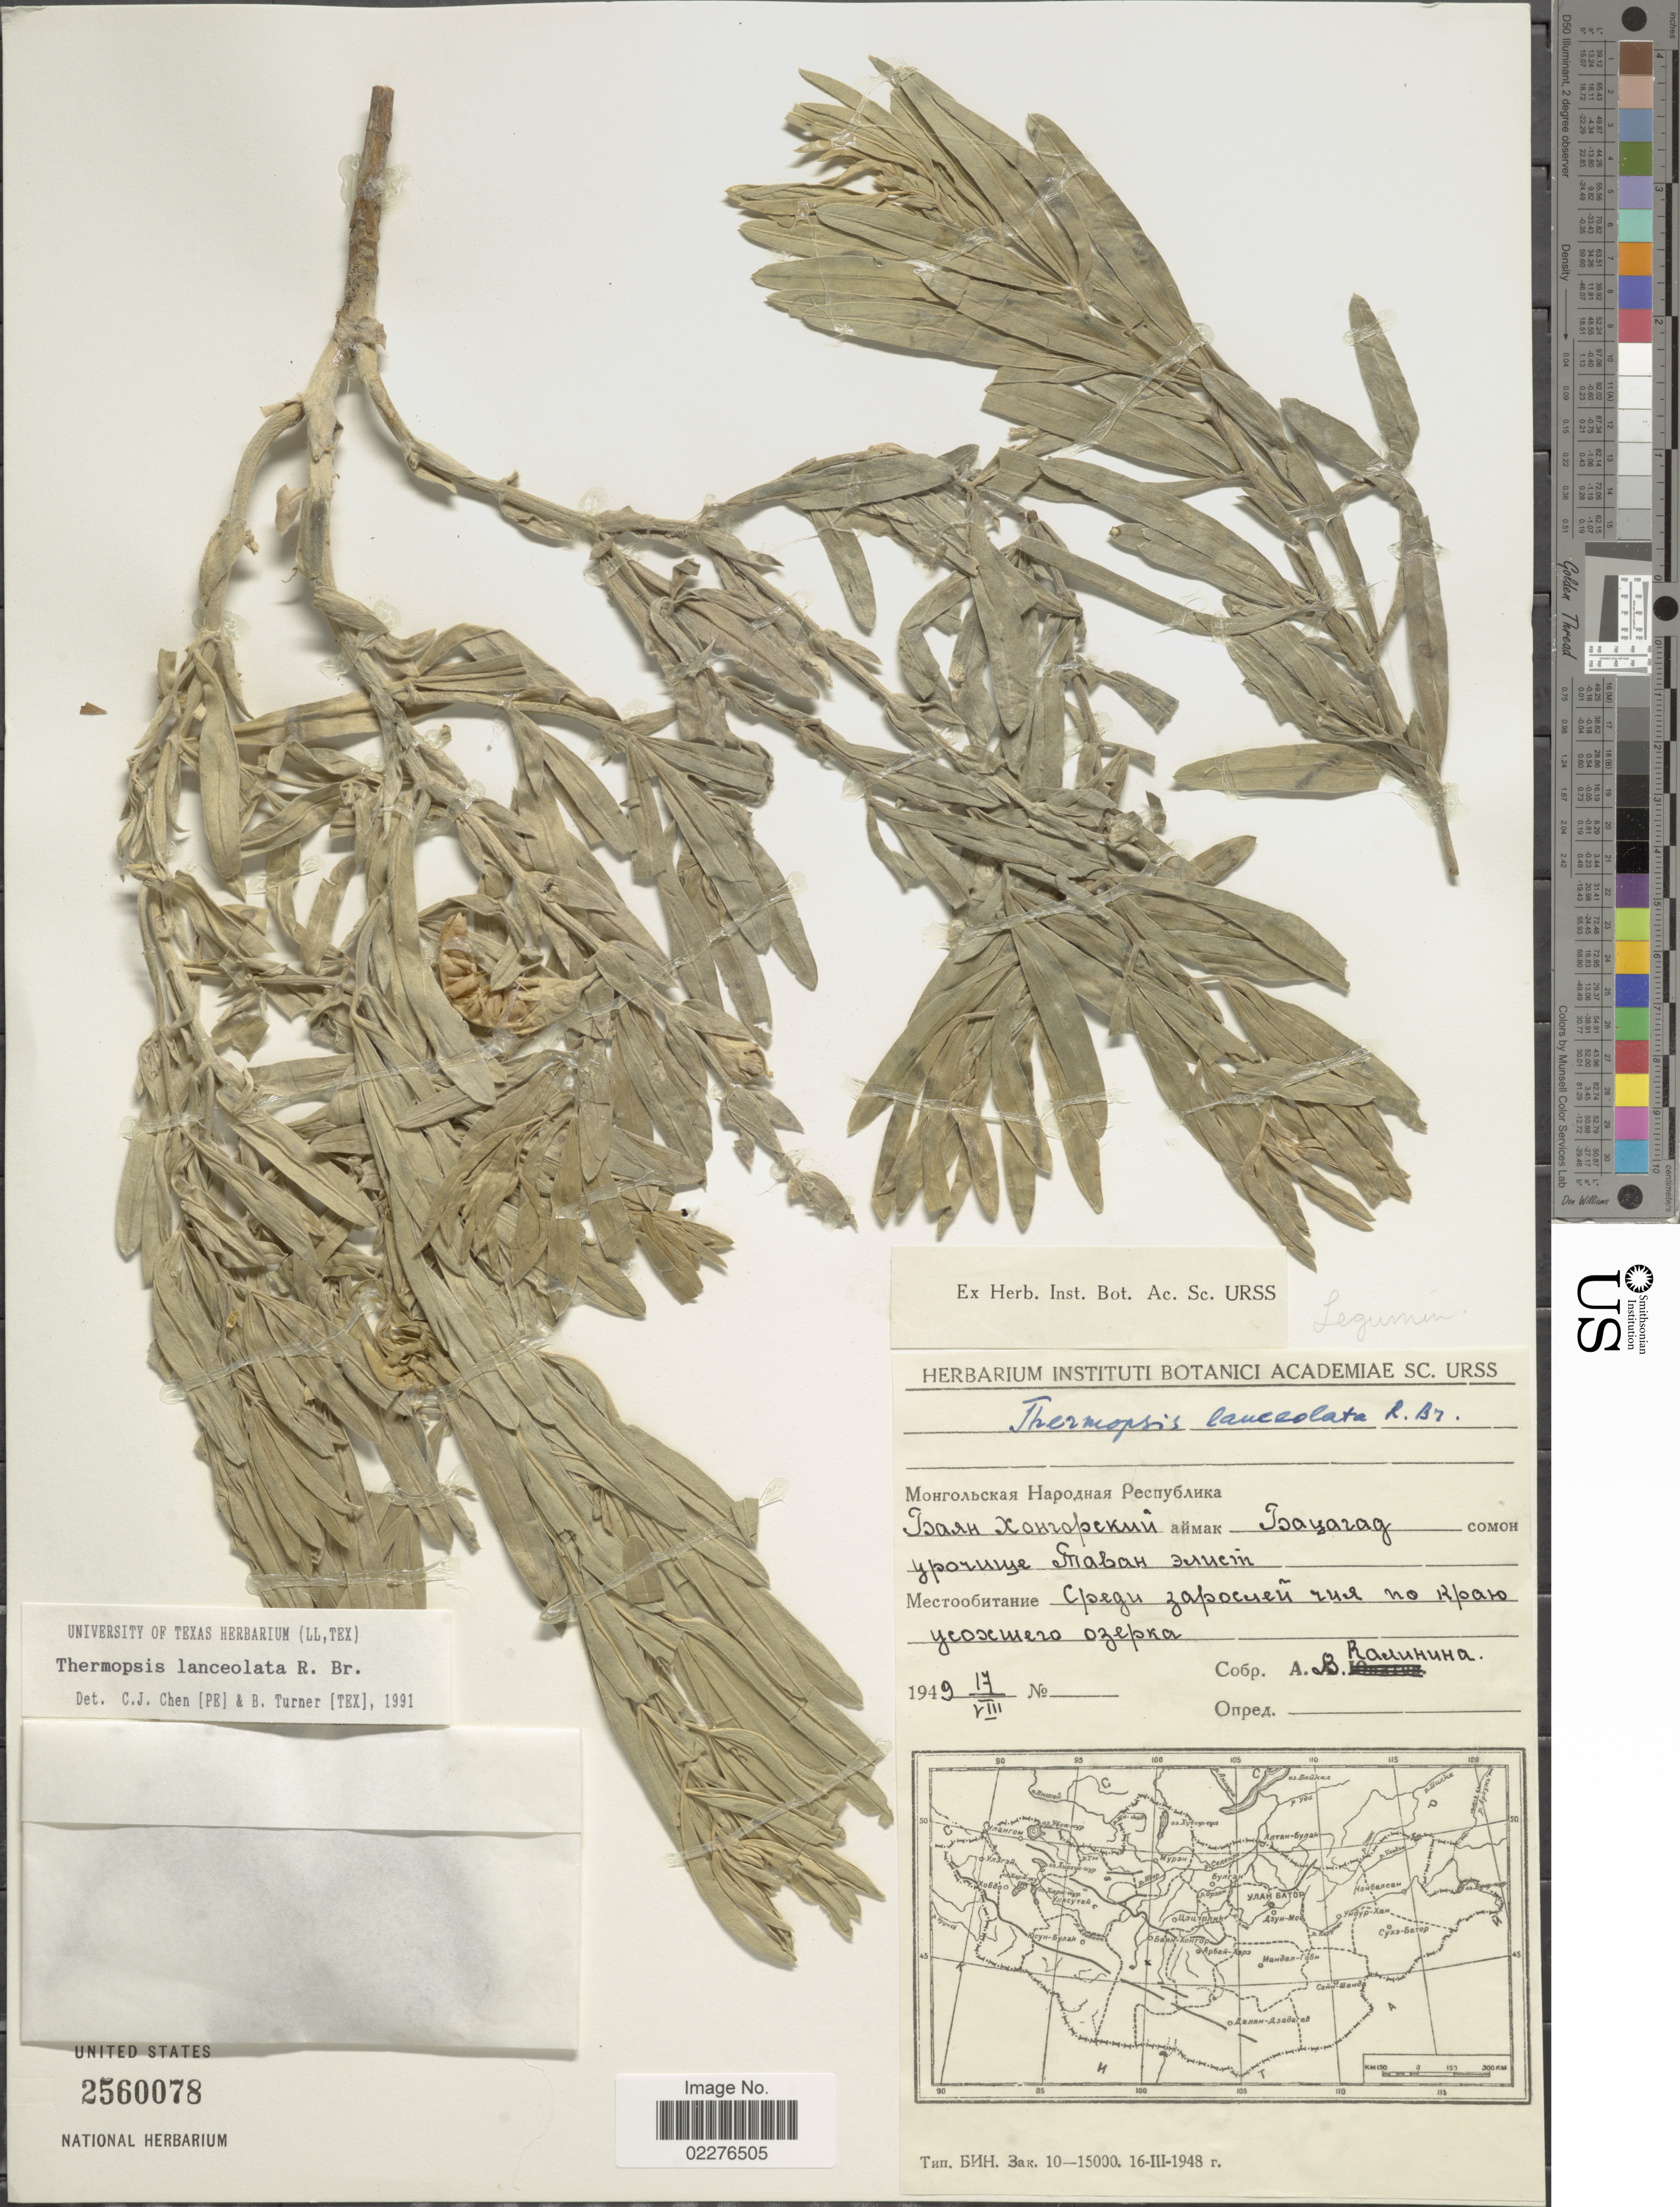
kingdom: Plantae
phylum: Tracheophyta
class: Magnoliopsida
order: Fabales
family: Fabaceae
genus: Thermopsis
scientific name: Thermopsis lanceolata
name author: R. Br.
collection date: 1949-08-17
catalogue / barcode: US 2560078